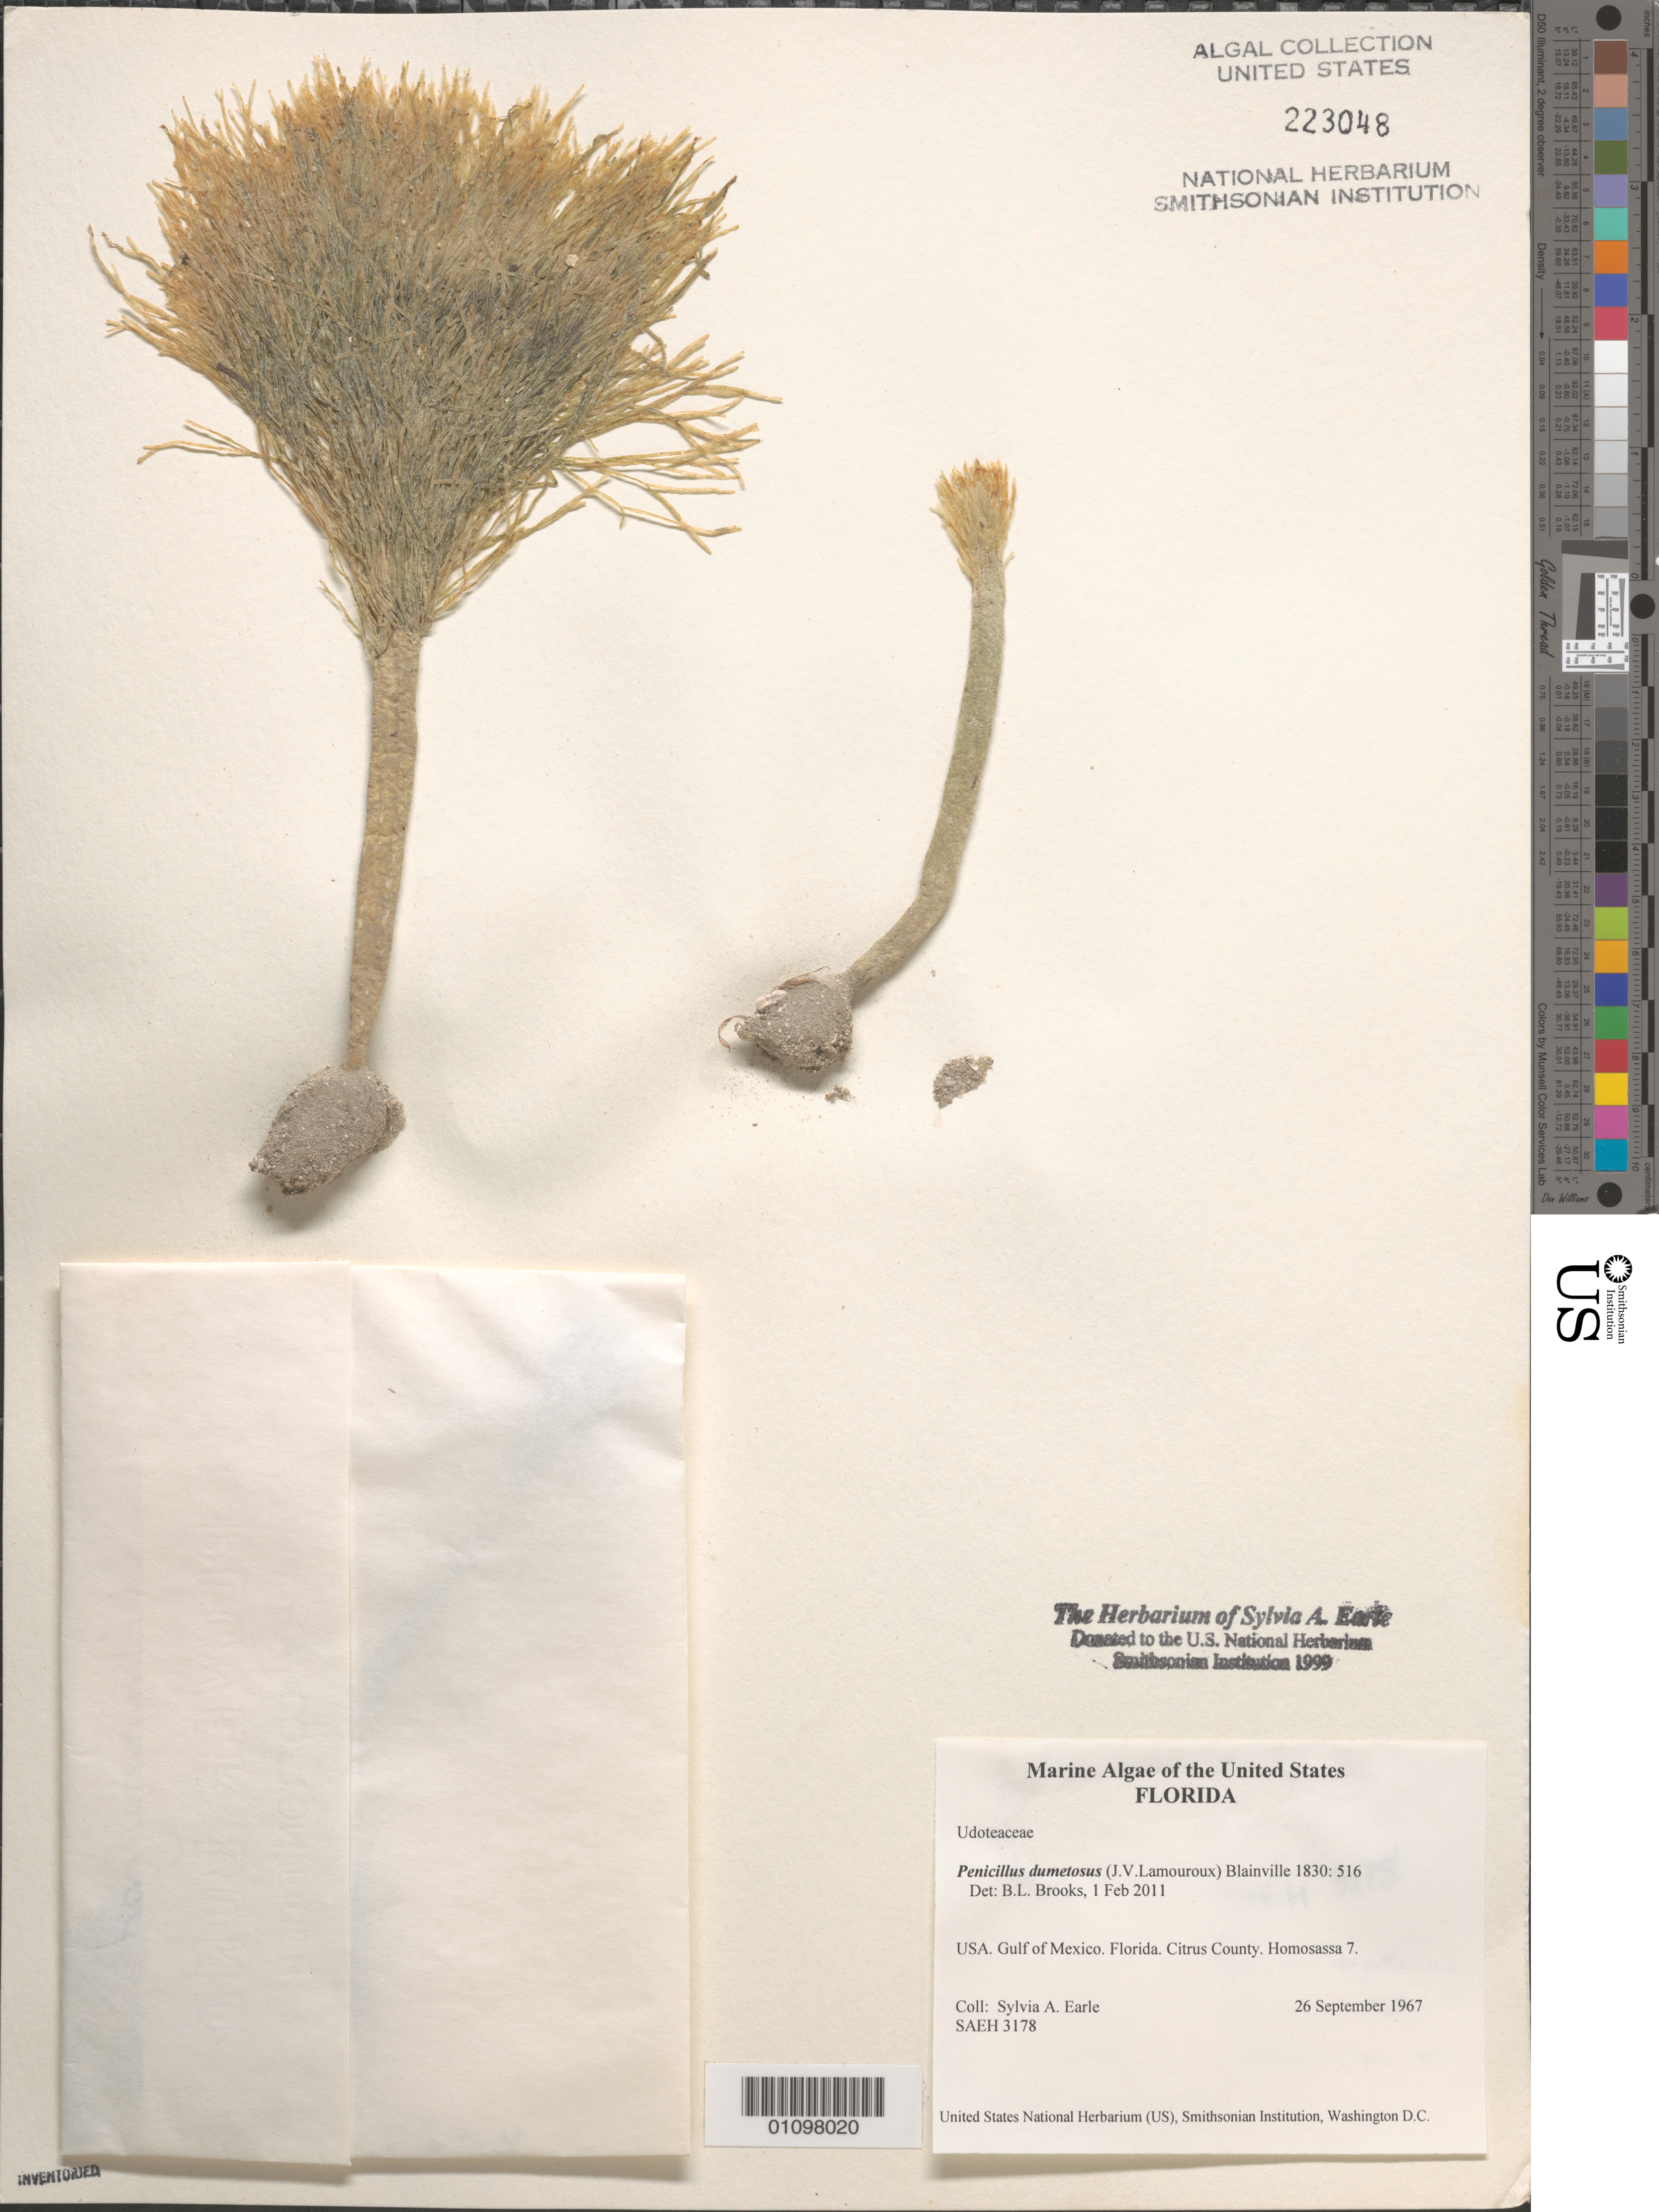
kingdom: Plantae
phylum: Chlorophyta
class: Ulvophyceae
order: Bryopsidales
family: Udoteaceae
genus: Penicillus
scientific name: Penicillus dumetosus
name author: (J.V.Lamouroux) Blainville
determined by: Brooks, B. L., (BOT), Smithsonian Institution - National Museum of Natural History (UNITED STATES)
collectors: S. A. Earle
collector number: SAEH 3178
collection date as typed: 26 Sep 1967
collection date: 1967-09-26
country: United States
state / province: Florida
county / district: Citrus County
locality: Gulf of Mexico, Homosassa 7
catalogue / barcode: US 223048